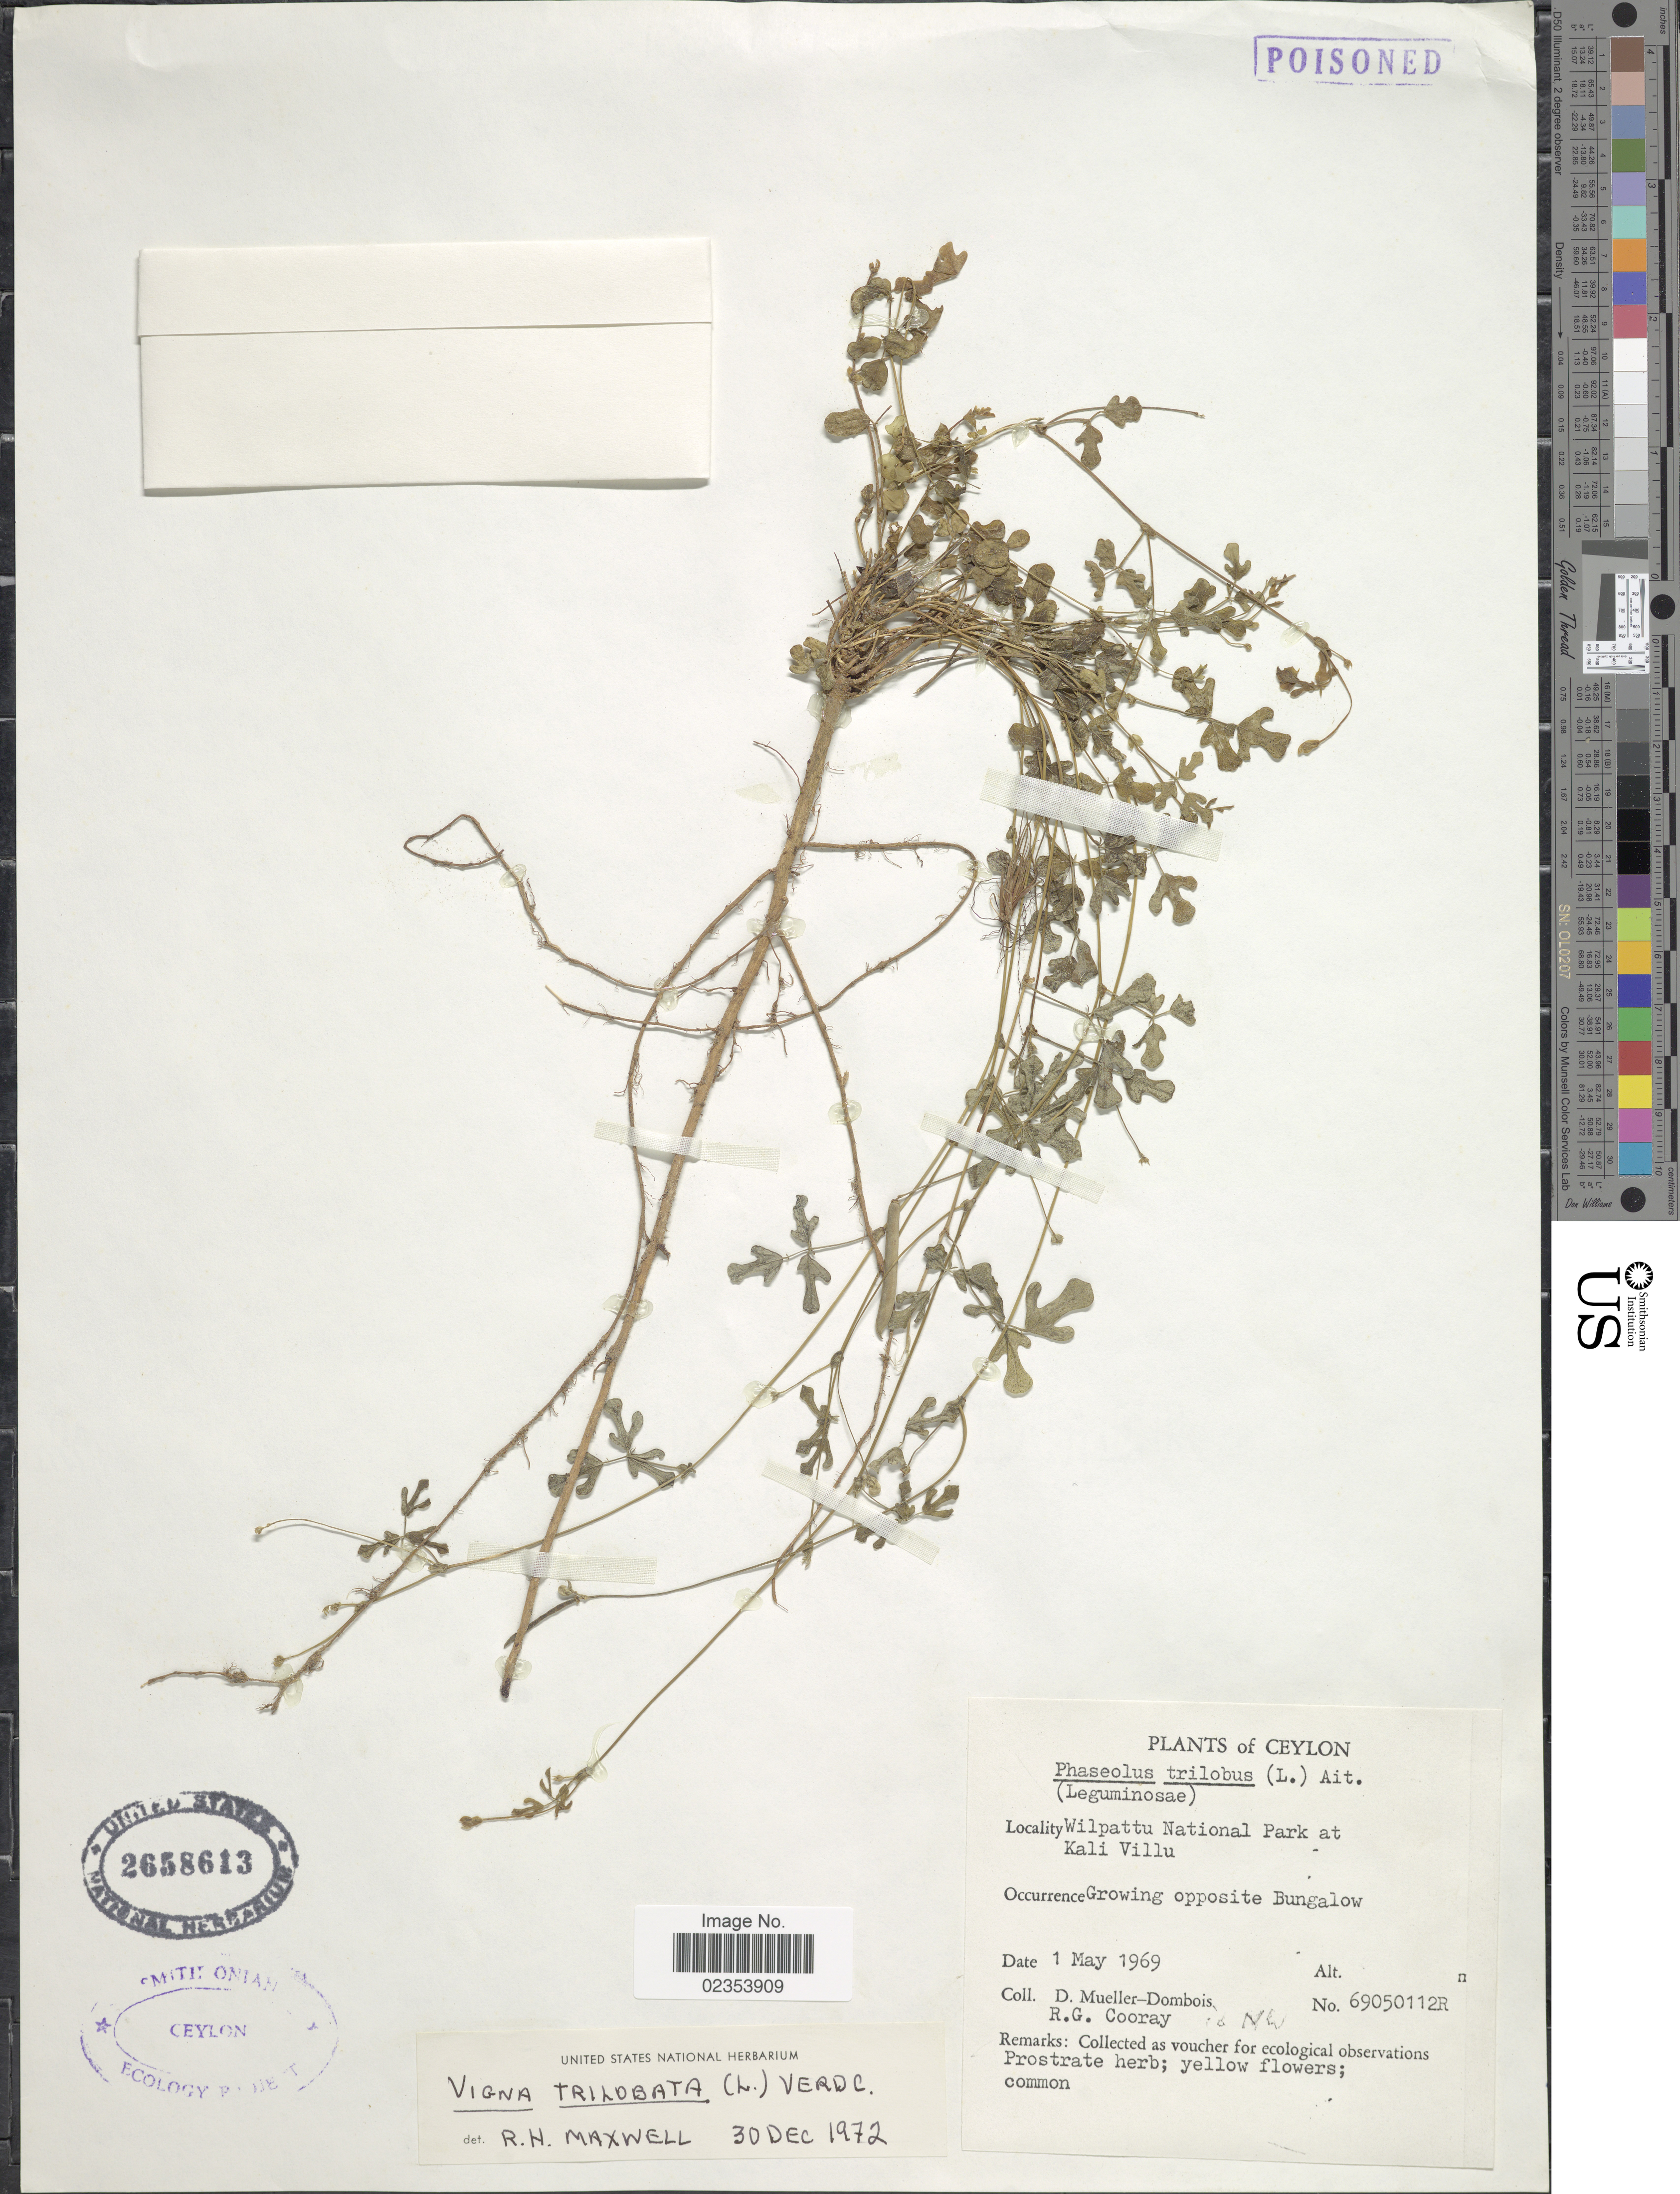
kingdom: Plantae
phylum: Tracheophyta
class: Magnoliopsida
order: Fabales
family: Fabaceae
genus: Vigna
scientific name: Vigna trilobata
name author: (L.) Verdc.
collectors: D. Mueller-Dombois & R. Cooray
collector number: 69050112R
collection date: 1969-05-01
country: Sri Lanka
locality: Ceylon. Wilpattu National Park at Kali Viillu. Growing opposite Bungalow.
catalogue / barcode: US 2658613